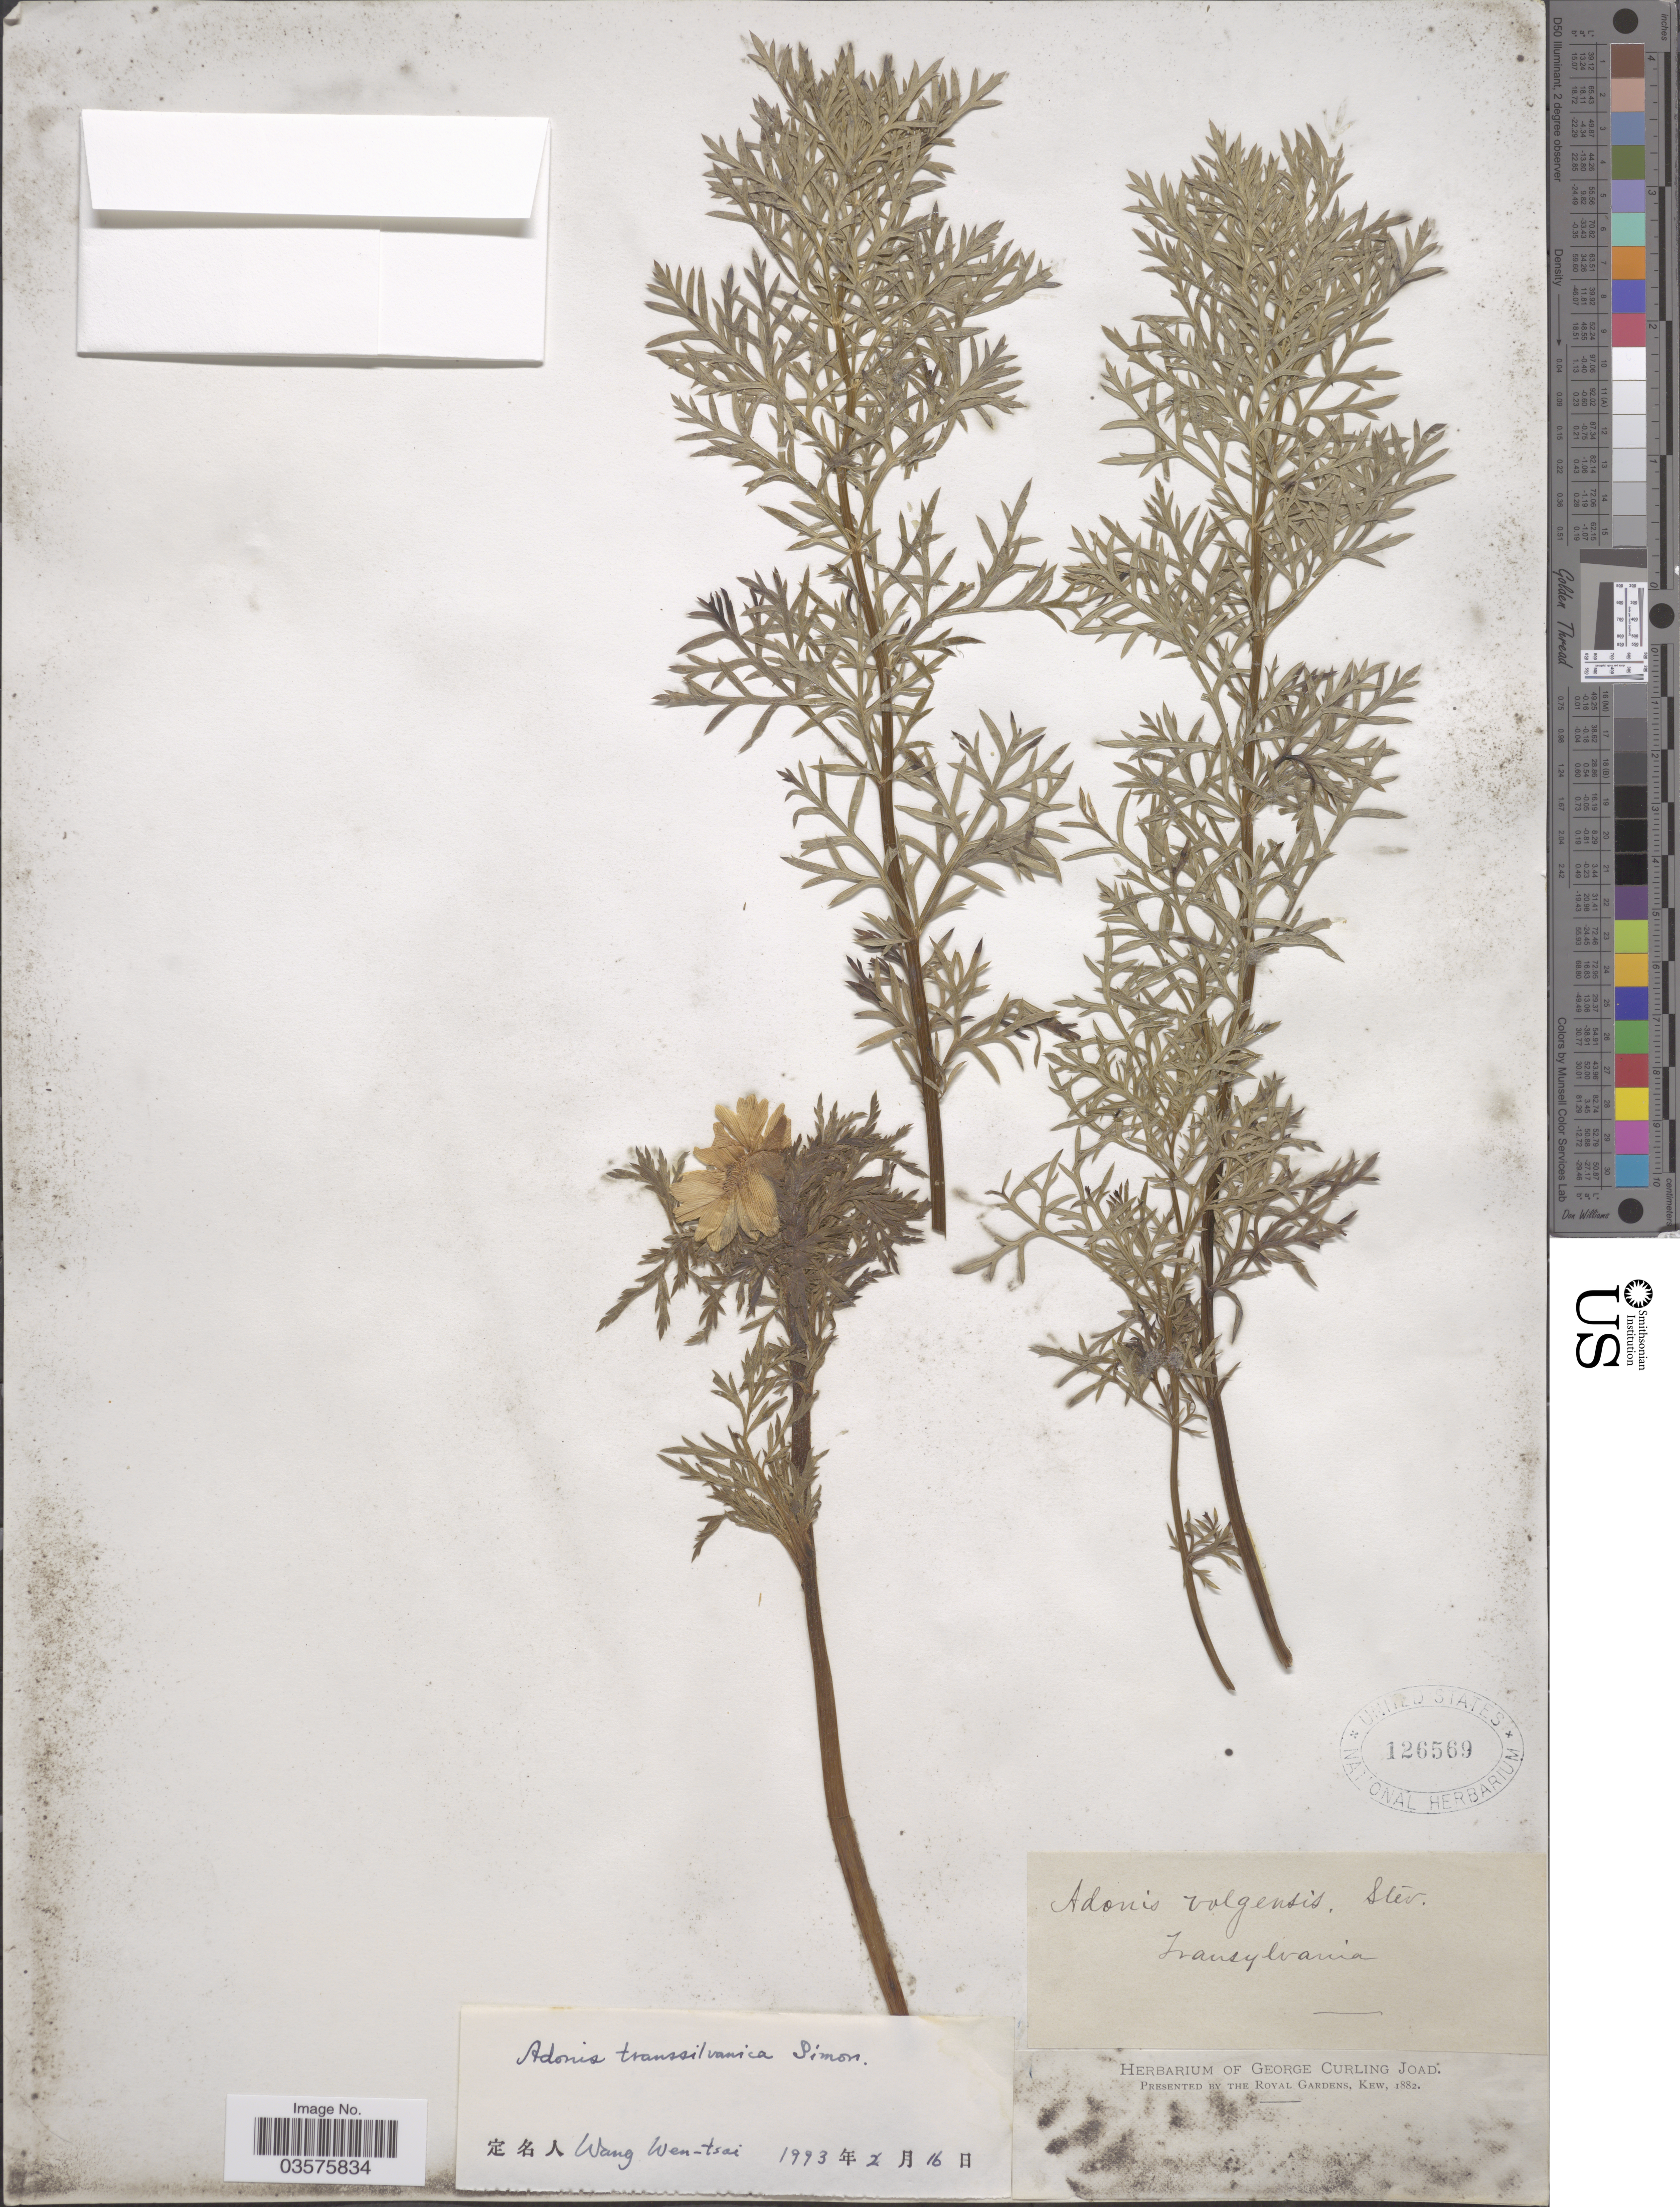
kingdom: Plantae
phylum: Tracheophyta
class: Magnoliopsida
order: Ranunculales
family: Ranunculaceae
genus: Adonis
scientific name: Adonis transsilvanica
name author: Simonov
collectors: ex herb. George Curling Joad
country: Romania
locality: Transsylvania.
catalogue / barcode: US 126569